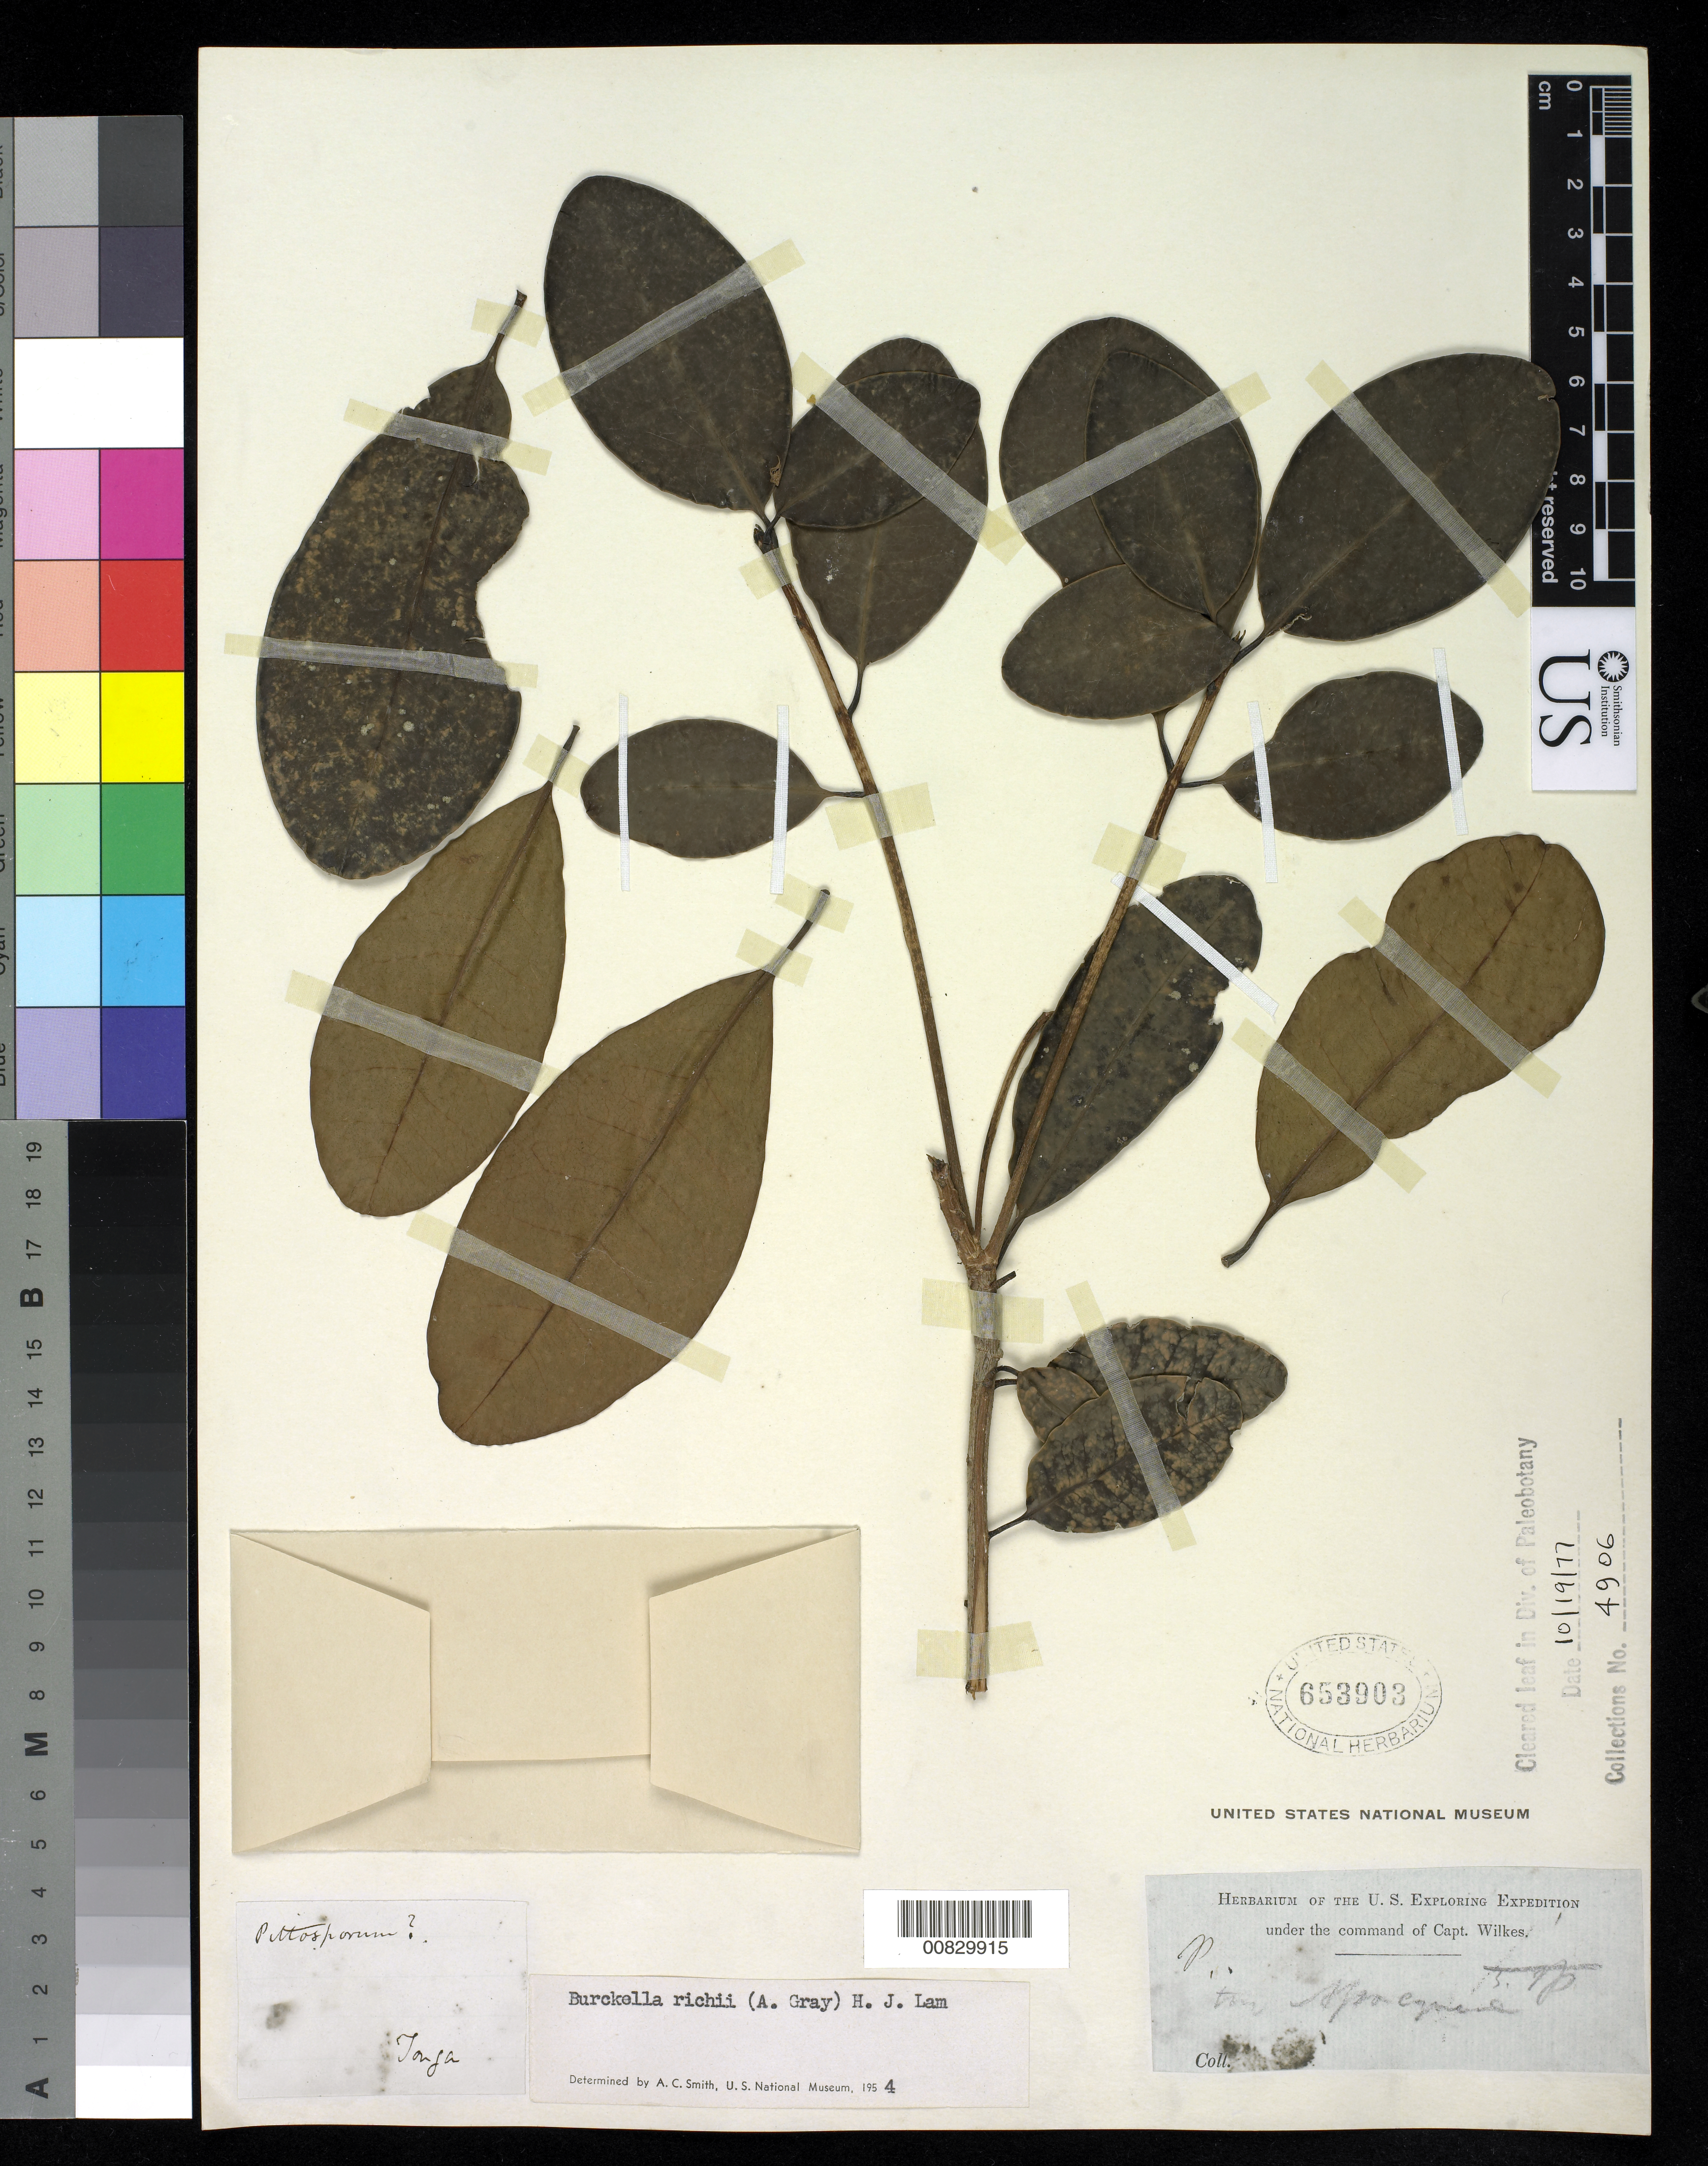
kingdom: Plantae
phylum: Tracheophyta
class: Magnoliopsida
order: Ericales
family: Sapotaceae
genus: Burckella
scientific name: Burckella richii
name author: (A. Gray) H.J. Lam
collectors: Wilkes Explor. Exped.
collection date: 1838/1842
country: French Polynesia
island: Tonga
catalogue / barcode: US 653903